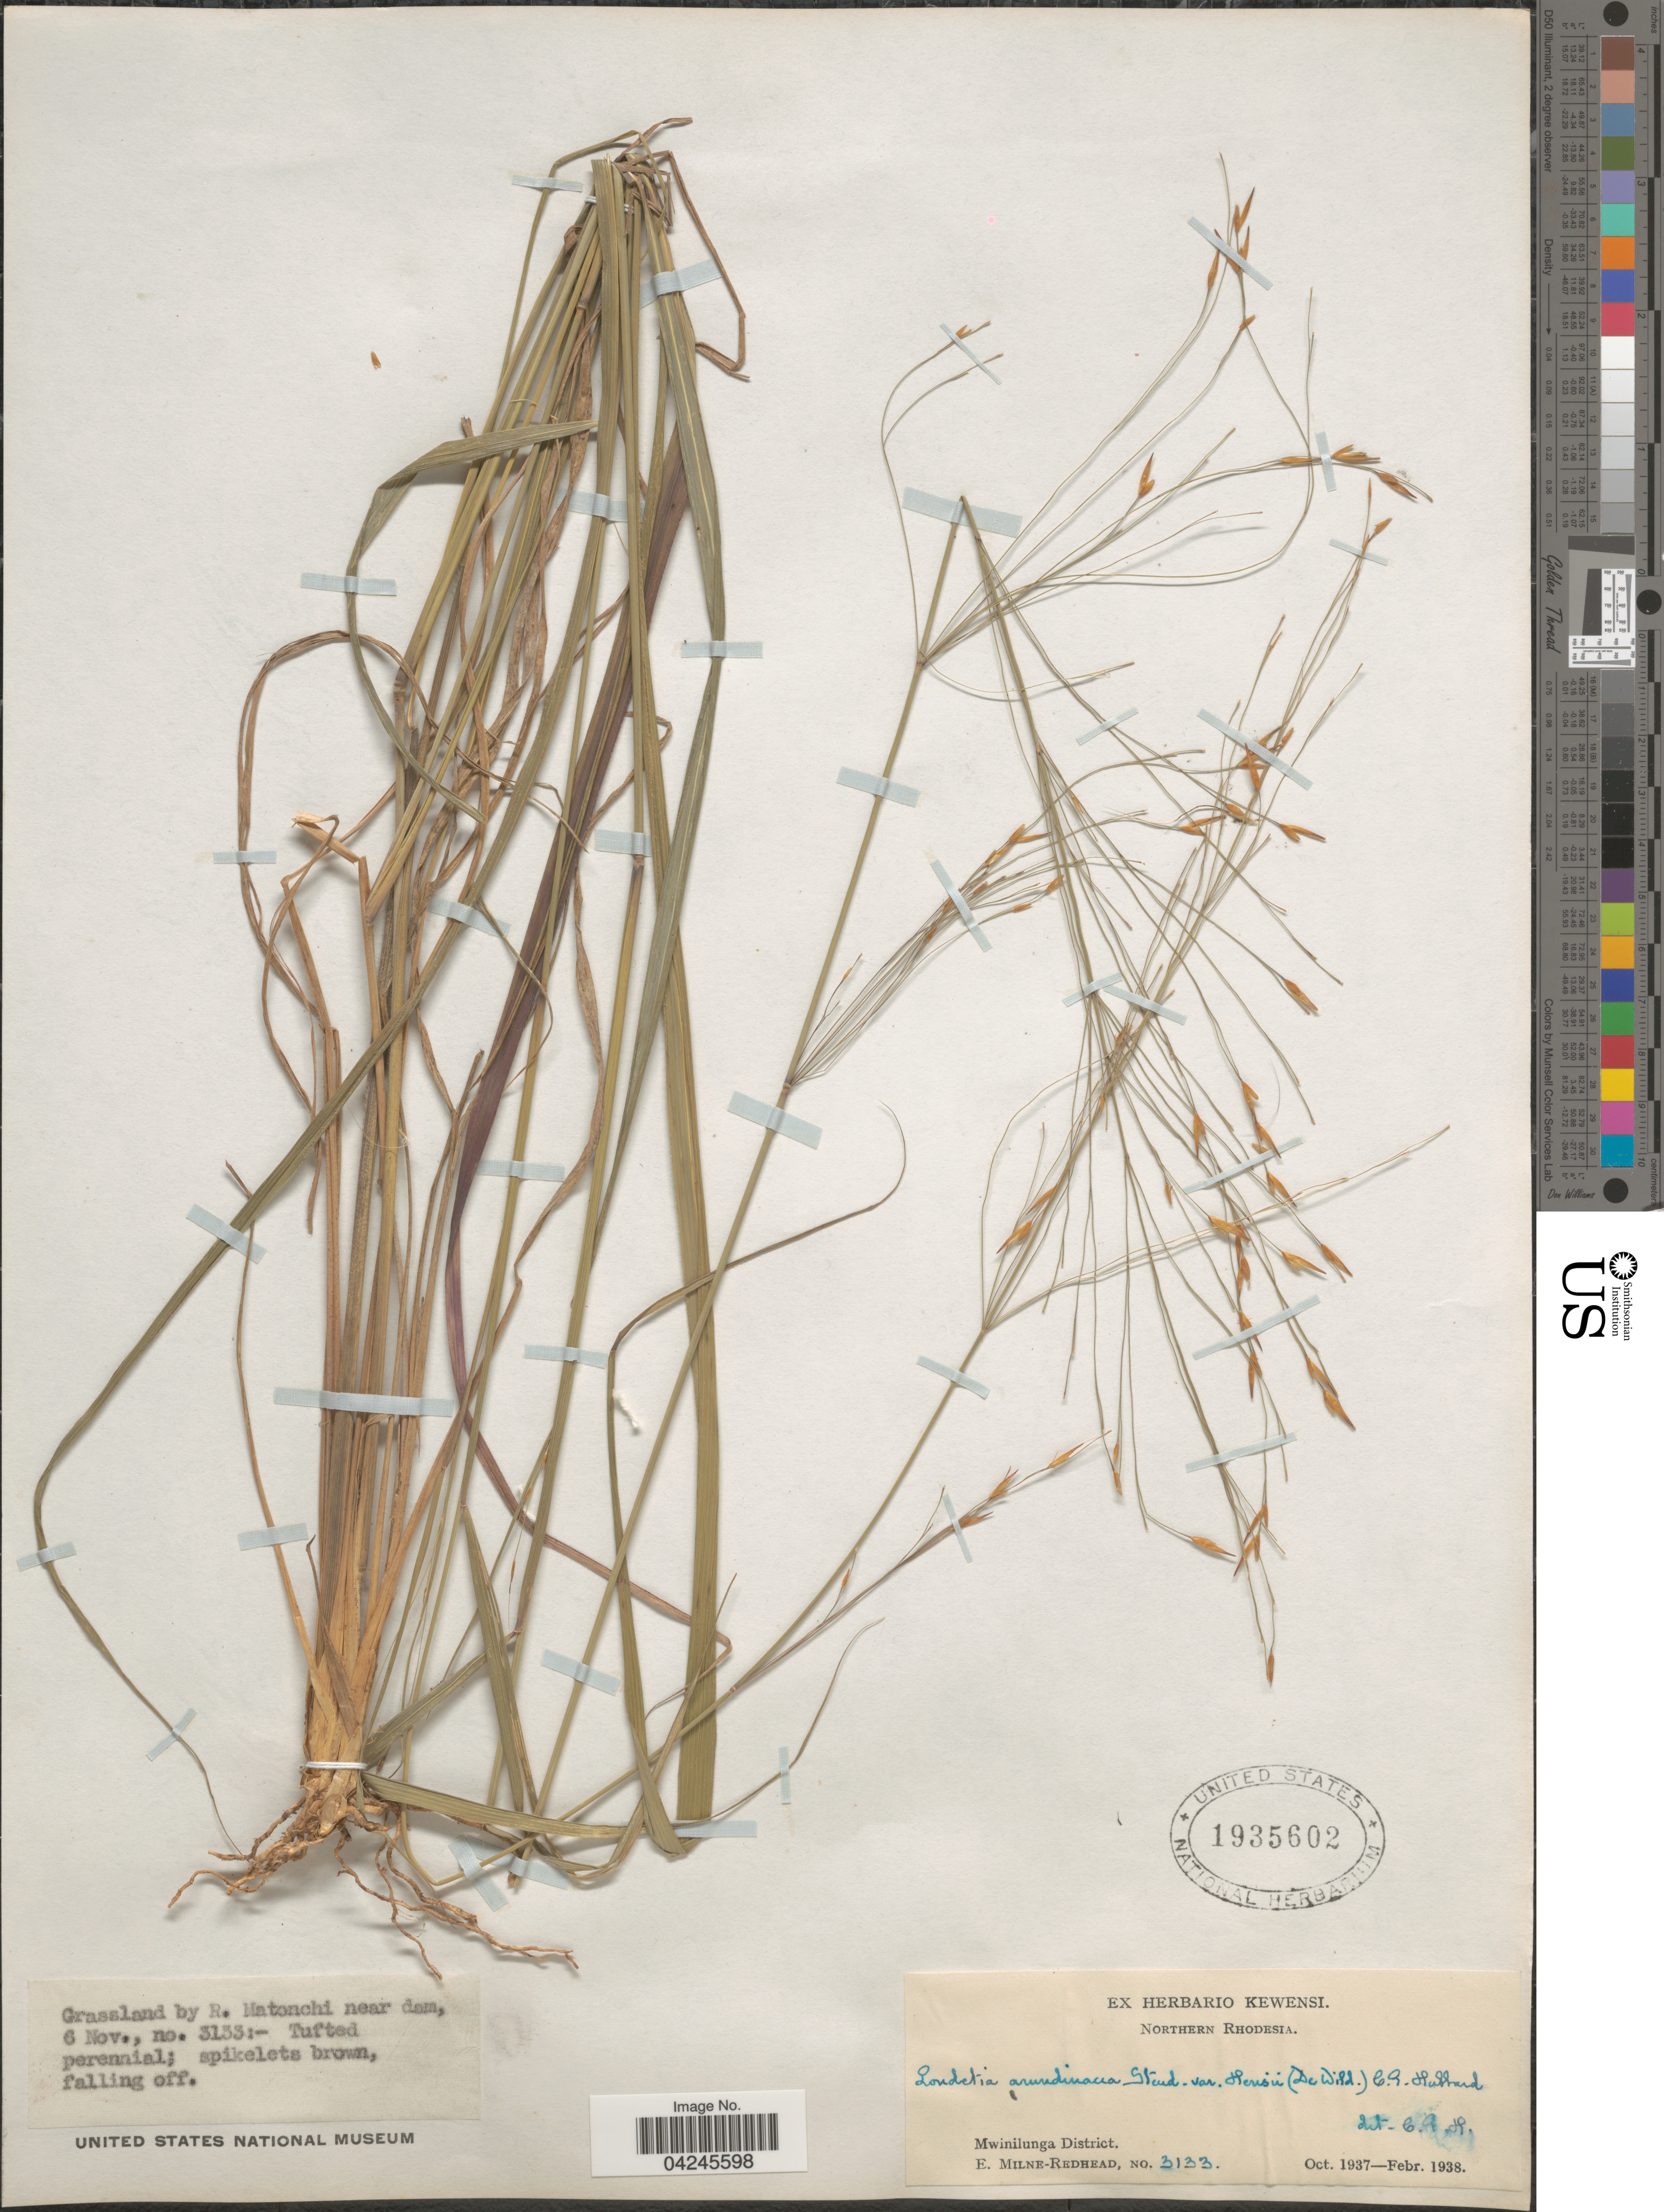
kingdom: Plantae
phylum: Tracheophyta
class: Liliopsida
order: Poales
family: Poaceae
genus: Loudetia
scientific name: Loudetia arundinacea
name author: (Hochst. ex A. Rich.) Steud.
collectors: E. W. Milne-Redhead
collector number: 3133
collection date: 1937-10/1938-02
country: Zambia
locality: Northern Rhodesia. Mwinilunga District.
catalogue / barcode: US 1935602